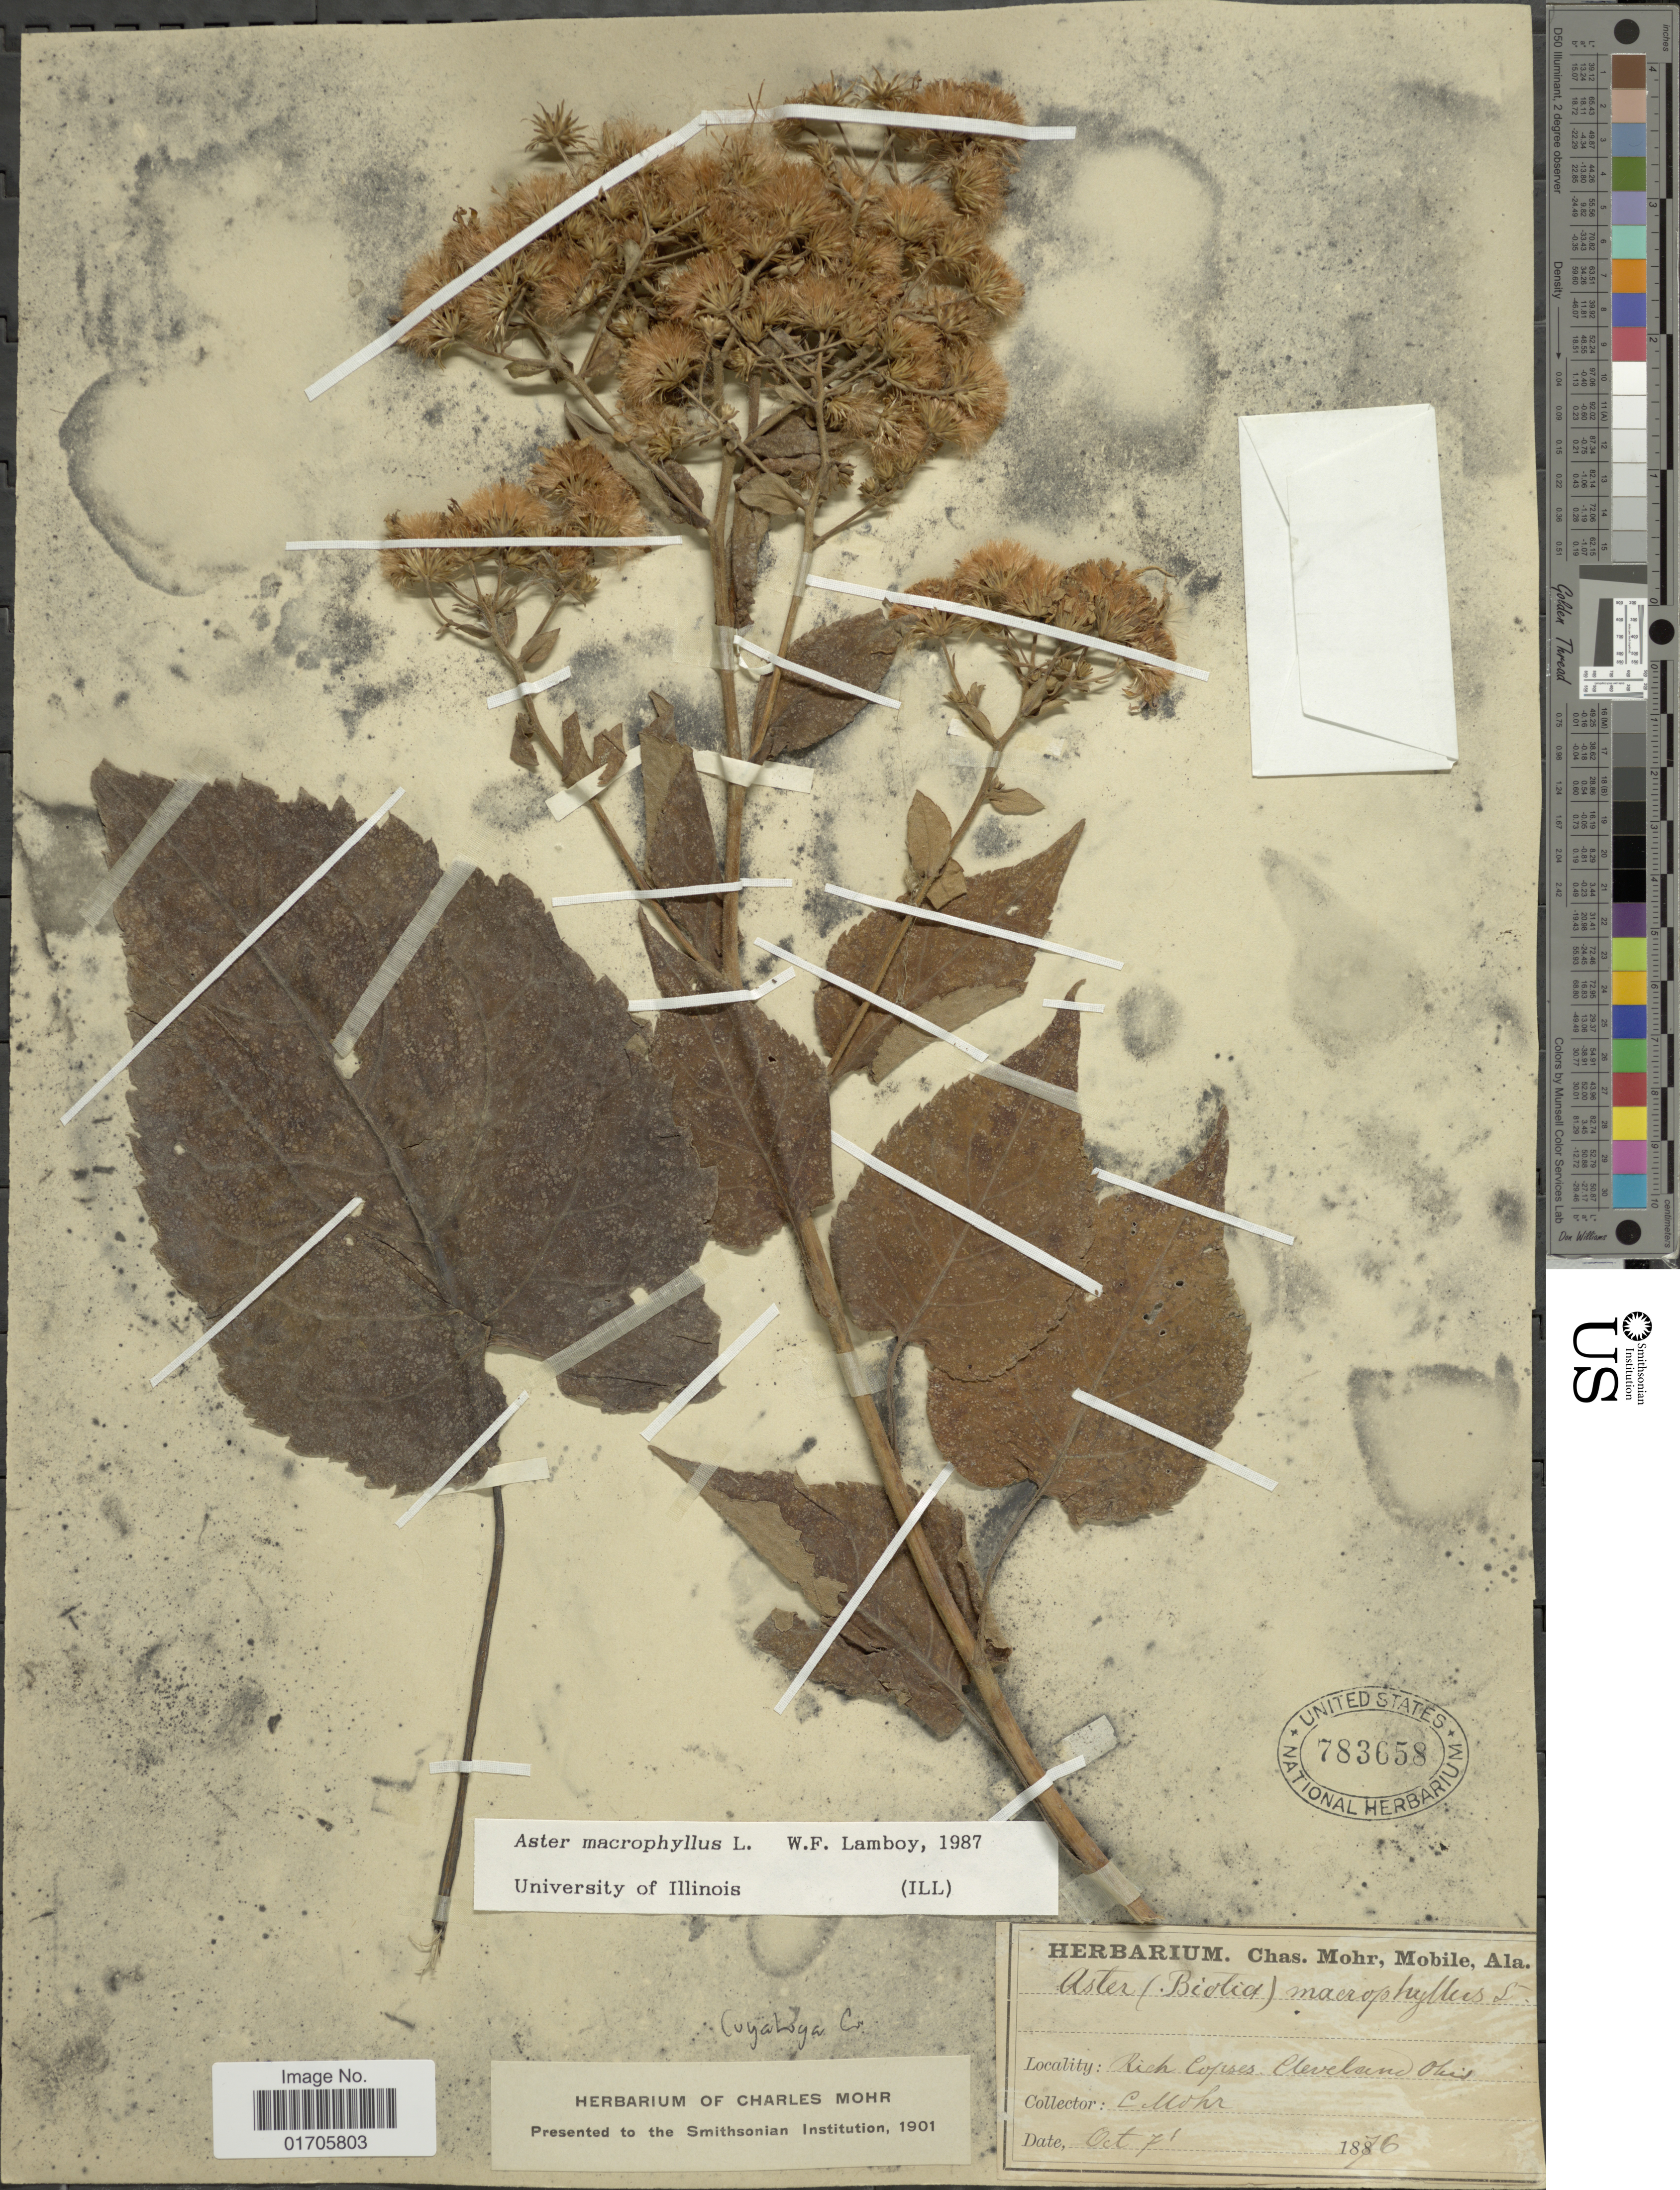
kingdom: Plantae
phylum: Tracheophyta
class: Magnoliopsida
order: Asterales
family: Asteraceae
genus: Eurybia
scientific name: Eurybia macrophylla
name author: (L.) Cass.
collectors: C. T. Mohr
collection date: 1876-10-07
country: United States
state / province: Ohio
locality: Rich Copses, Cleveland, Ohio.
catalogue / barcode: US 783658